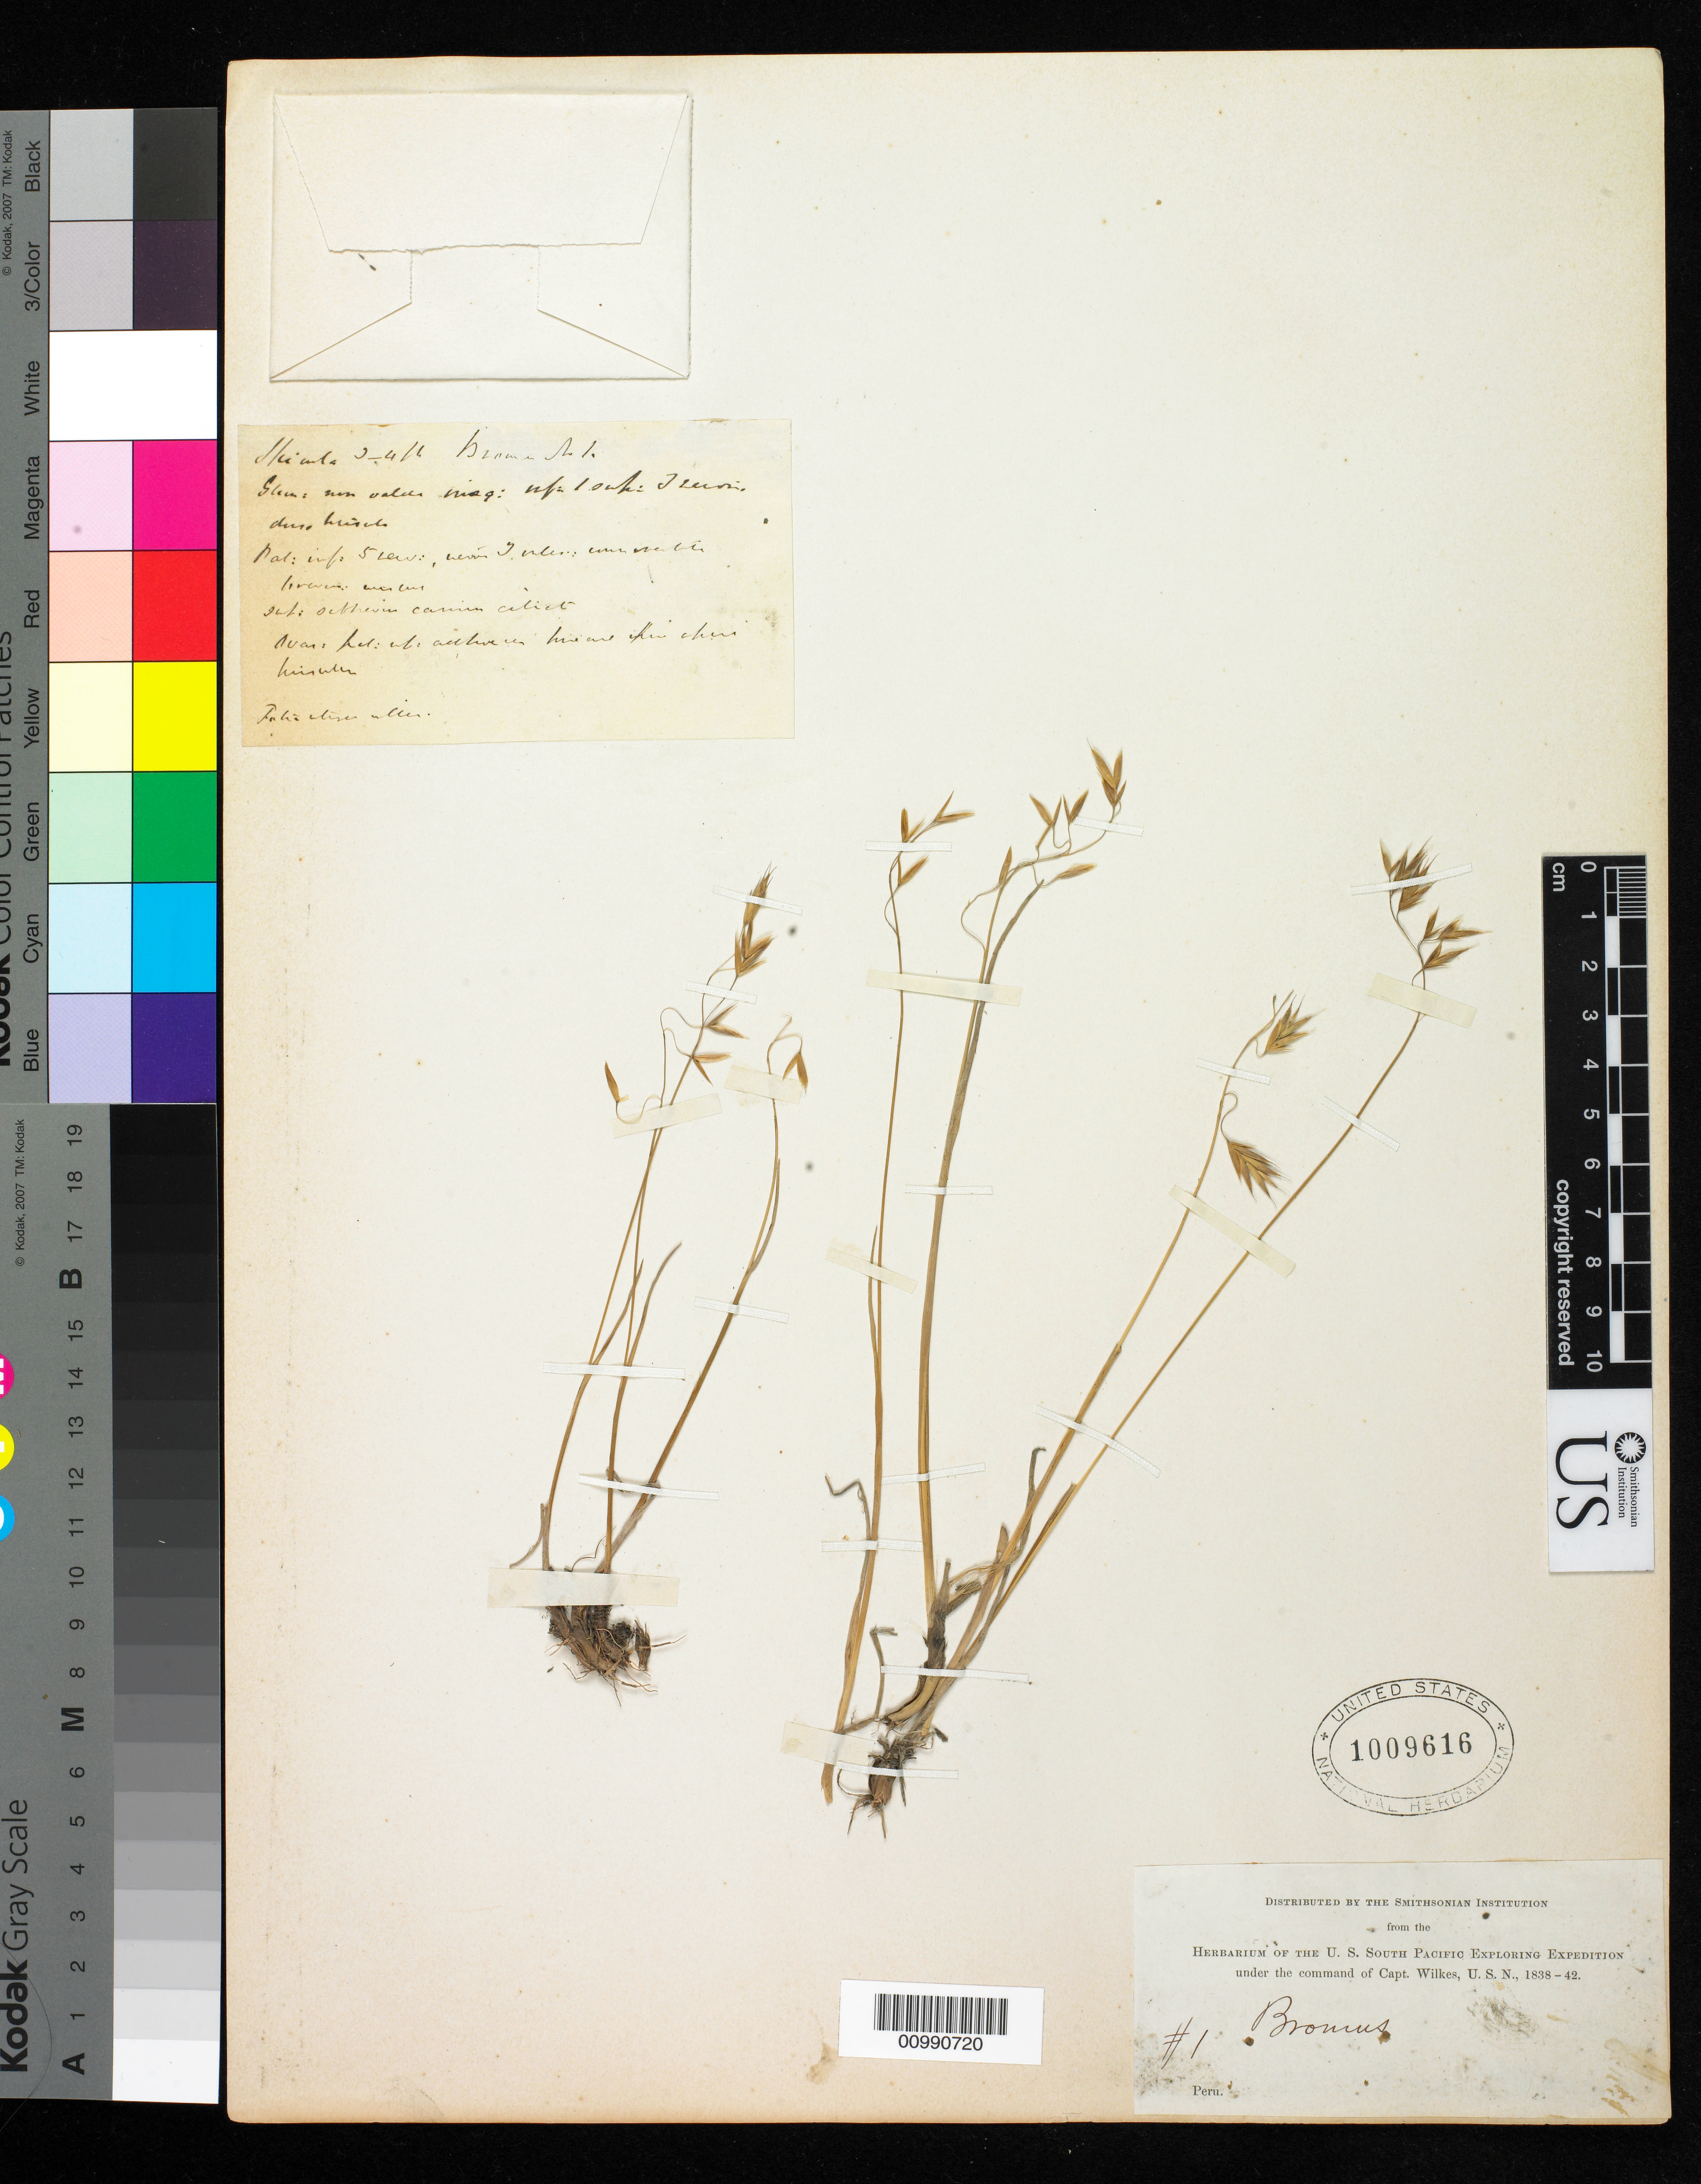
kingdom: Plantae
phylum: Tracheophyta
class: Liliopsida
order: Poales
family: Poaceae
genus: Bromus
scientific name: Bromus sp.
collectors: Wilkes Explor. Exped.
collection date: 1838/1842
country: Peru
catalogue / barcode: US 1009616